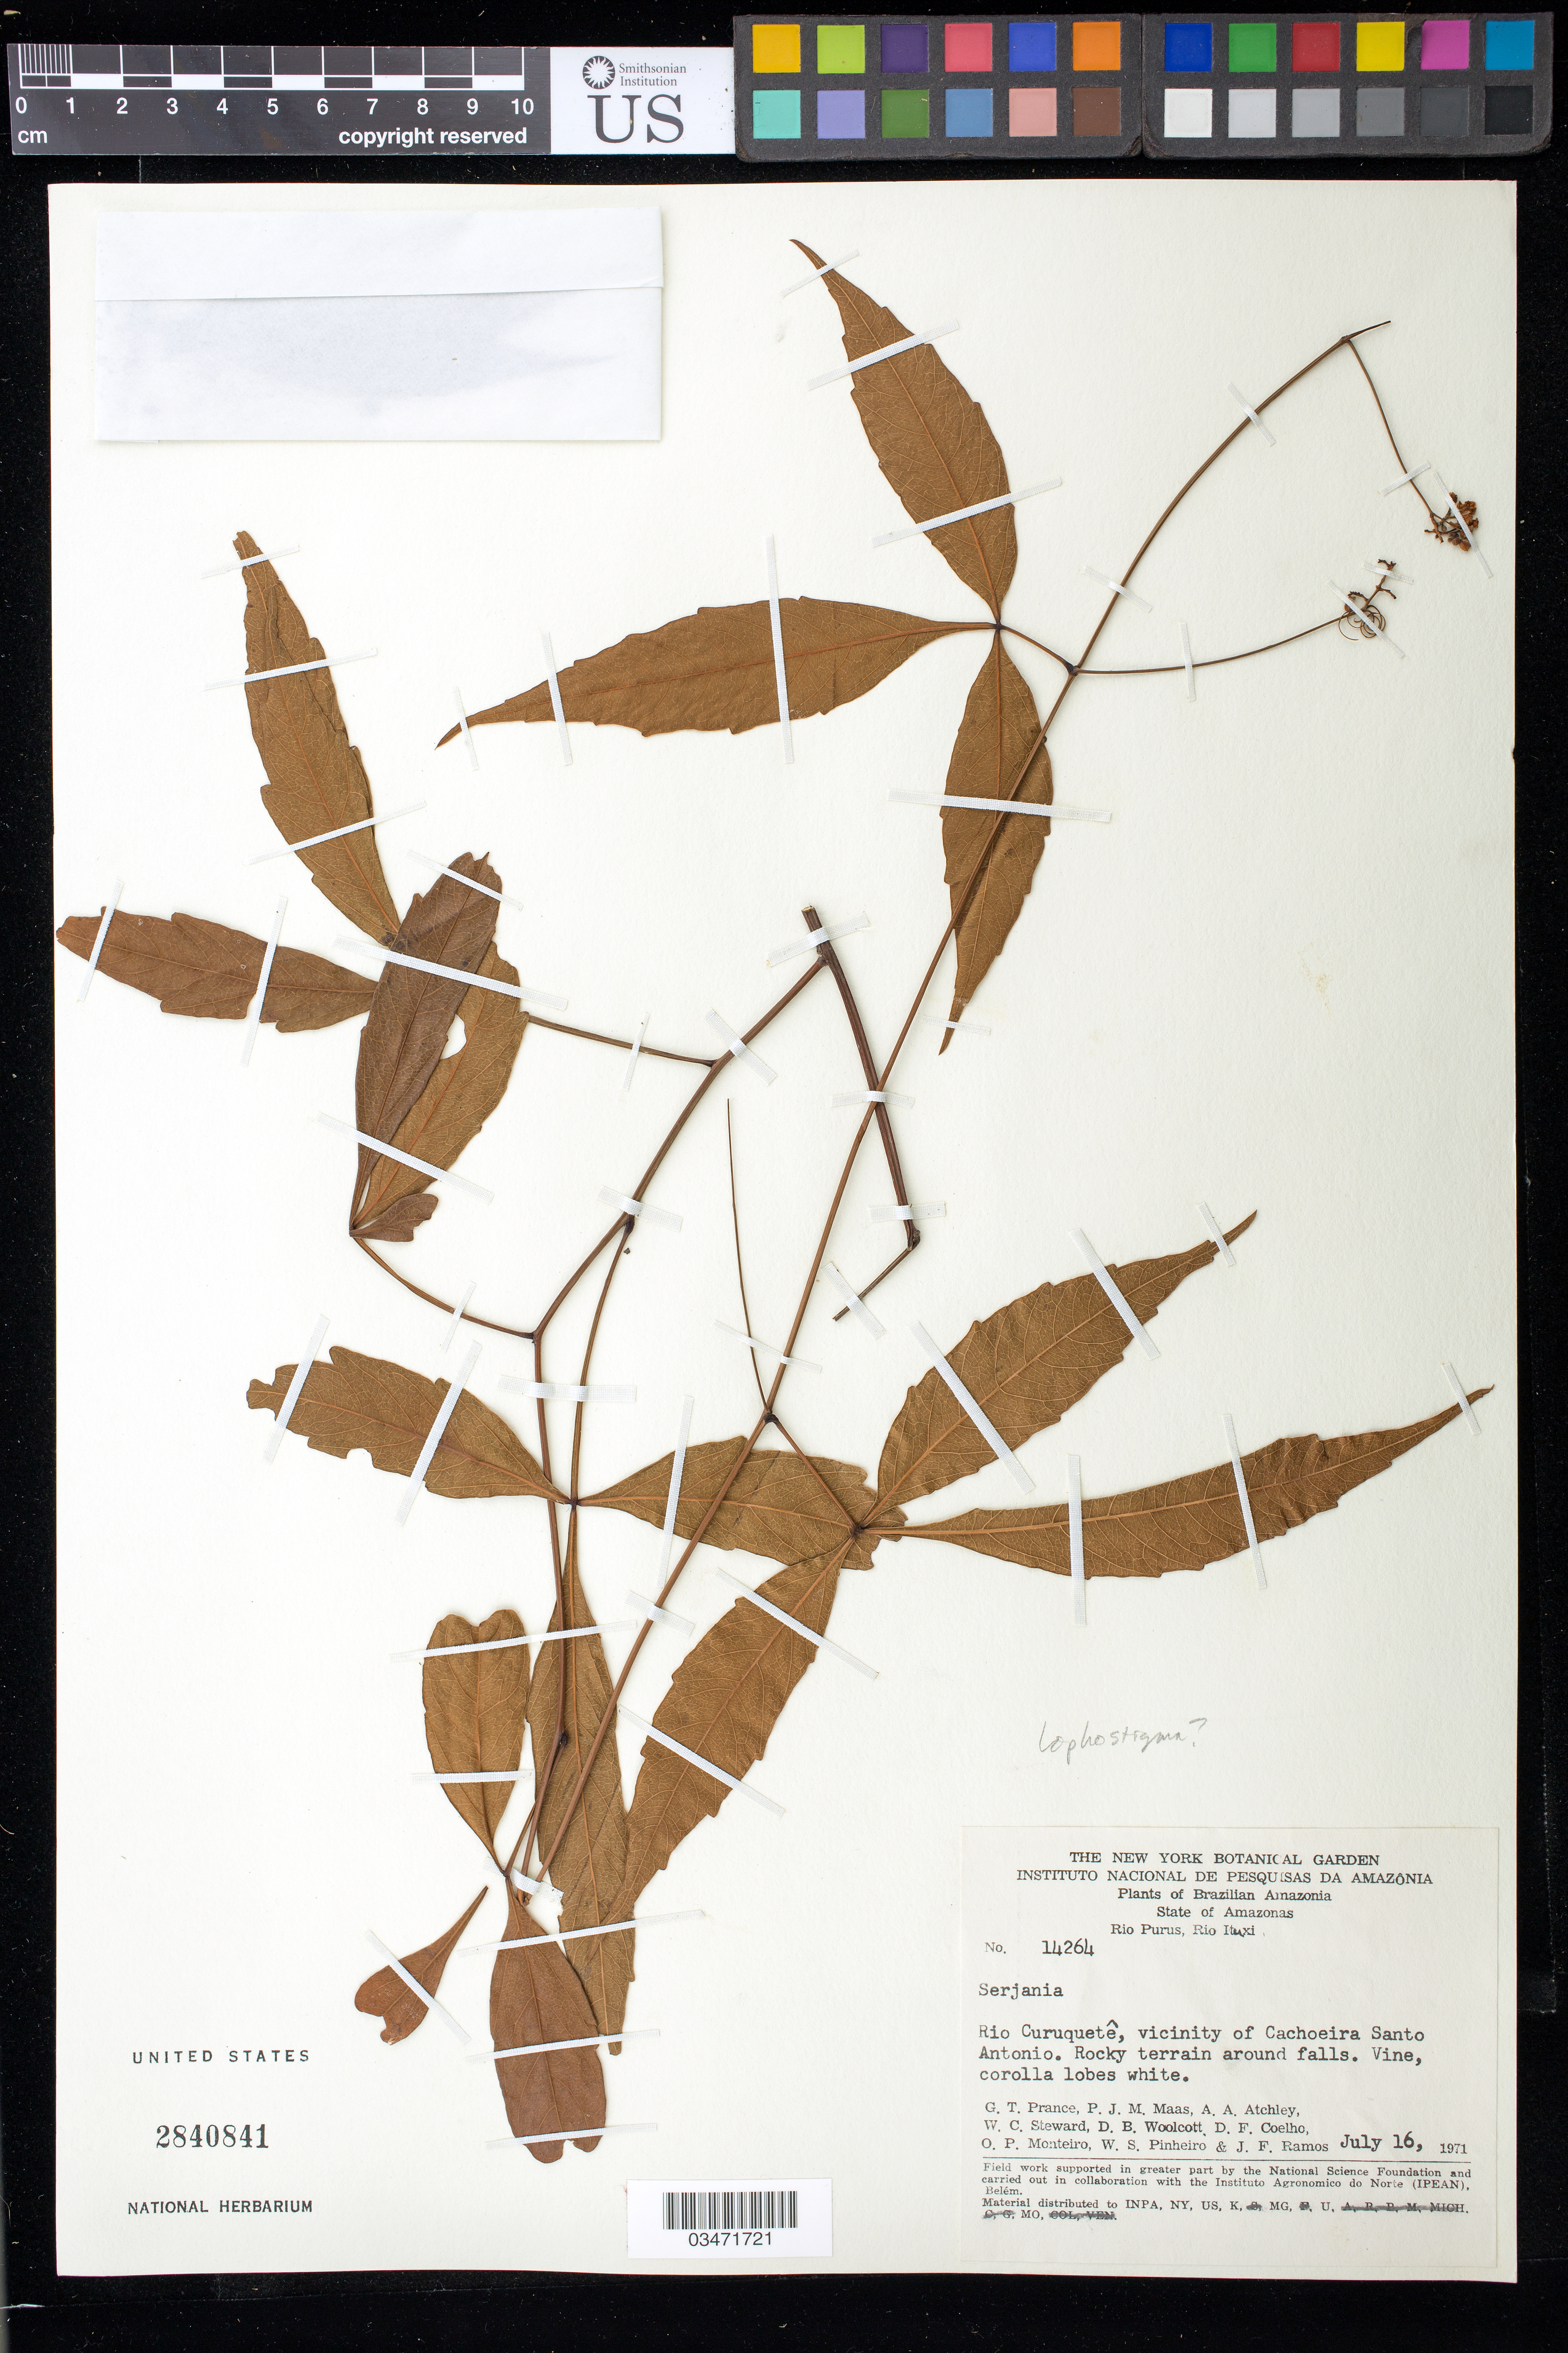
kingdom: Plantae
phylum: Tracheophyta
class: Magnoliopsida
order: Sapindales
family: Sapindaceae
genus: Serjania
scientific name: Serjania sp.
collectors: G. T. Prance, P. Maas, A. A. Atchley, W. C. Steward, D. B. Woolcott, D. F. Coêlho, O. P. Monteiro, W. S. Pinheiro & J. F. Ramos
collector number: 14264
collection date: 1971-07-16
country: Brazil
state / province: Amazonas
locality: Rio Curuquetê, vicinity of Cachoeira Santo Antonio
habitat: Rocky terrain around falls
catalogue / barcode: US 2840841